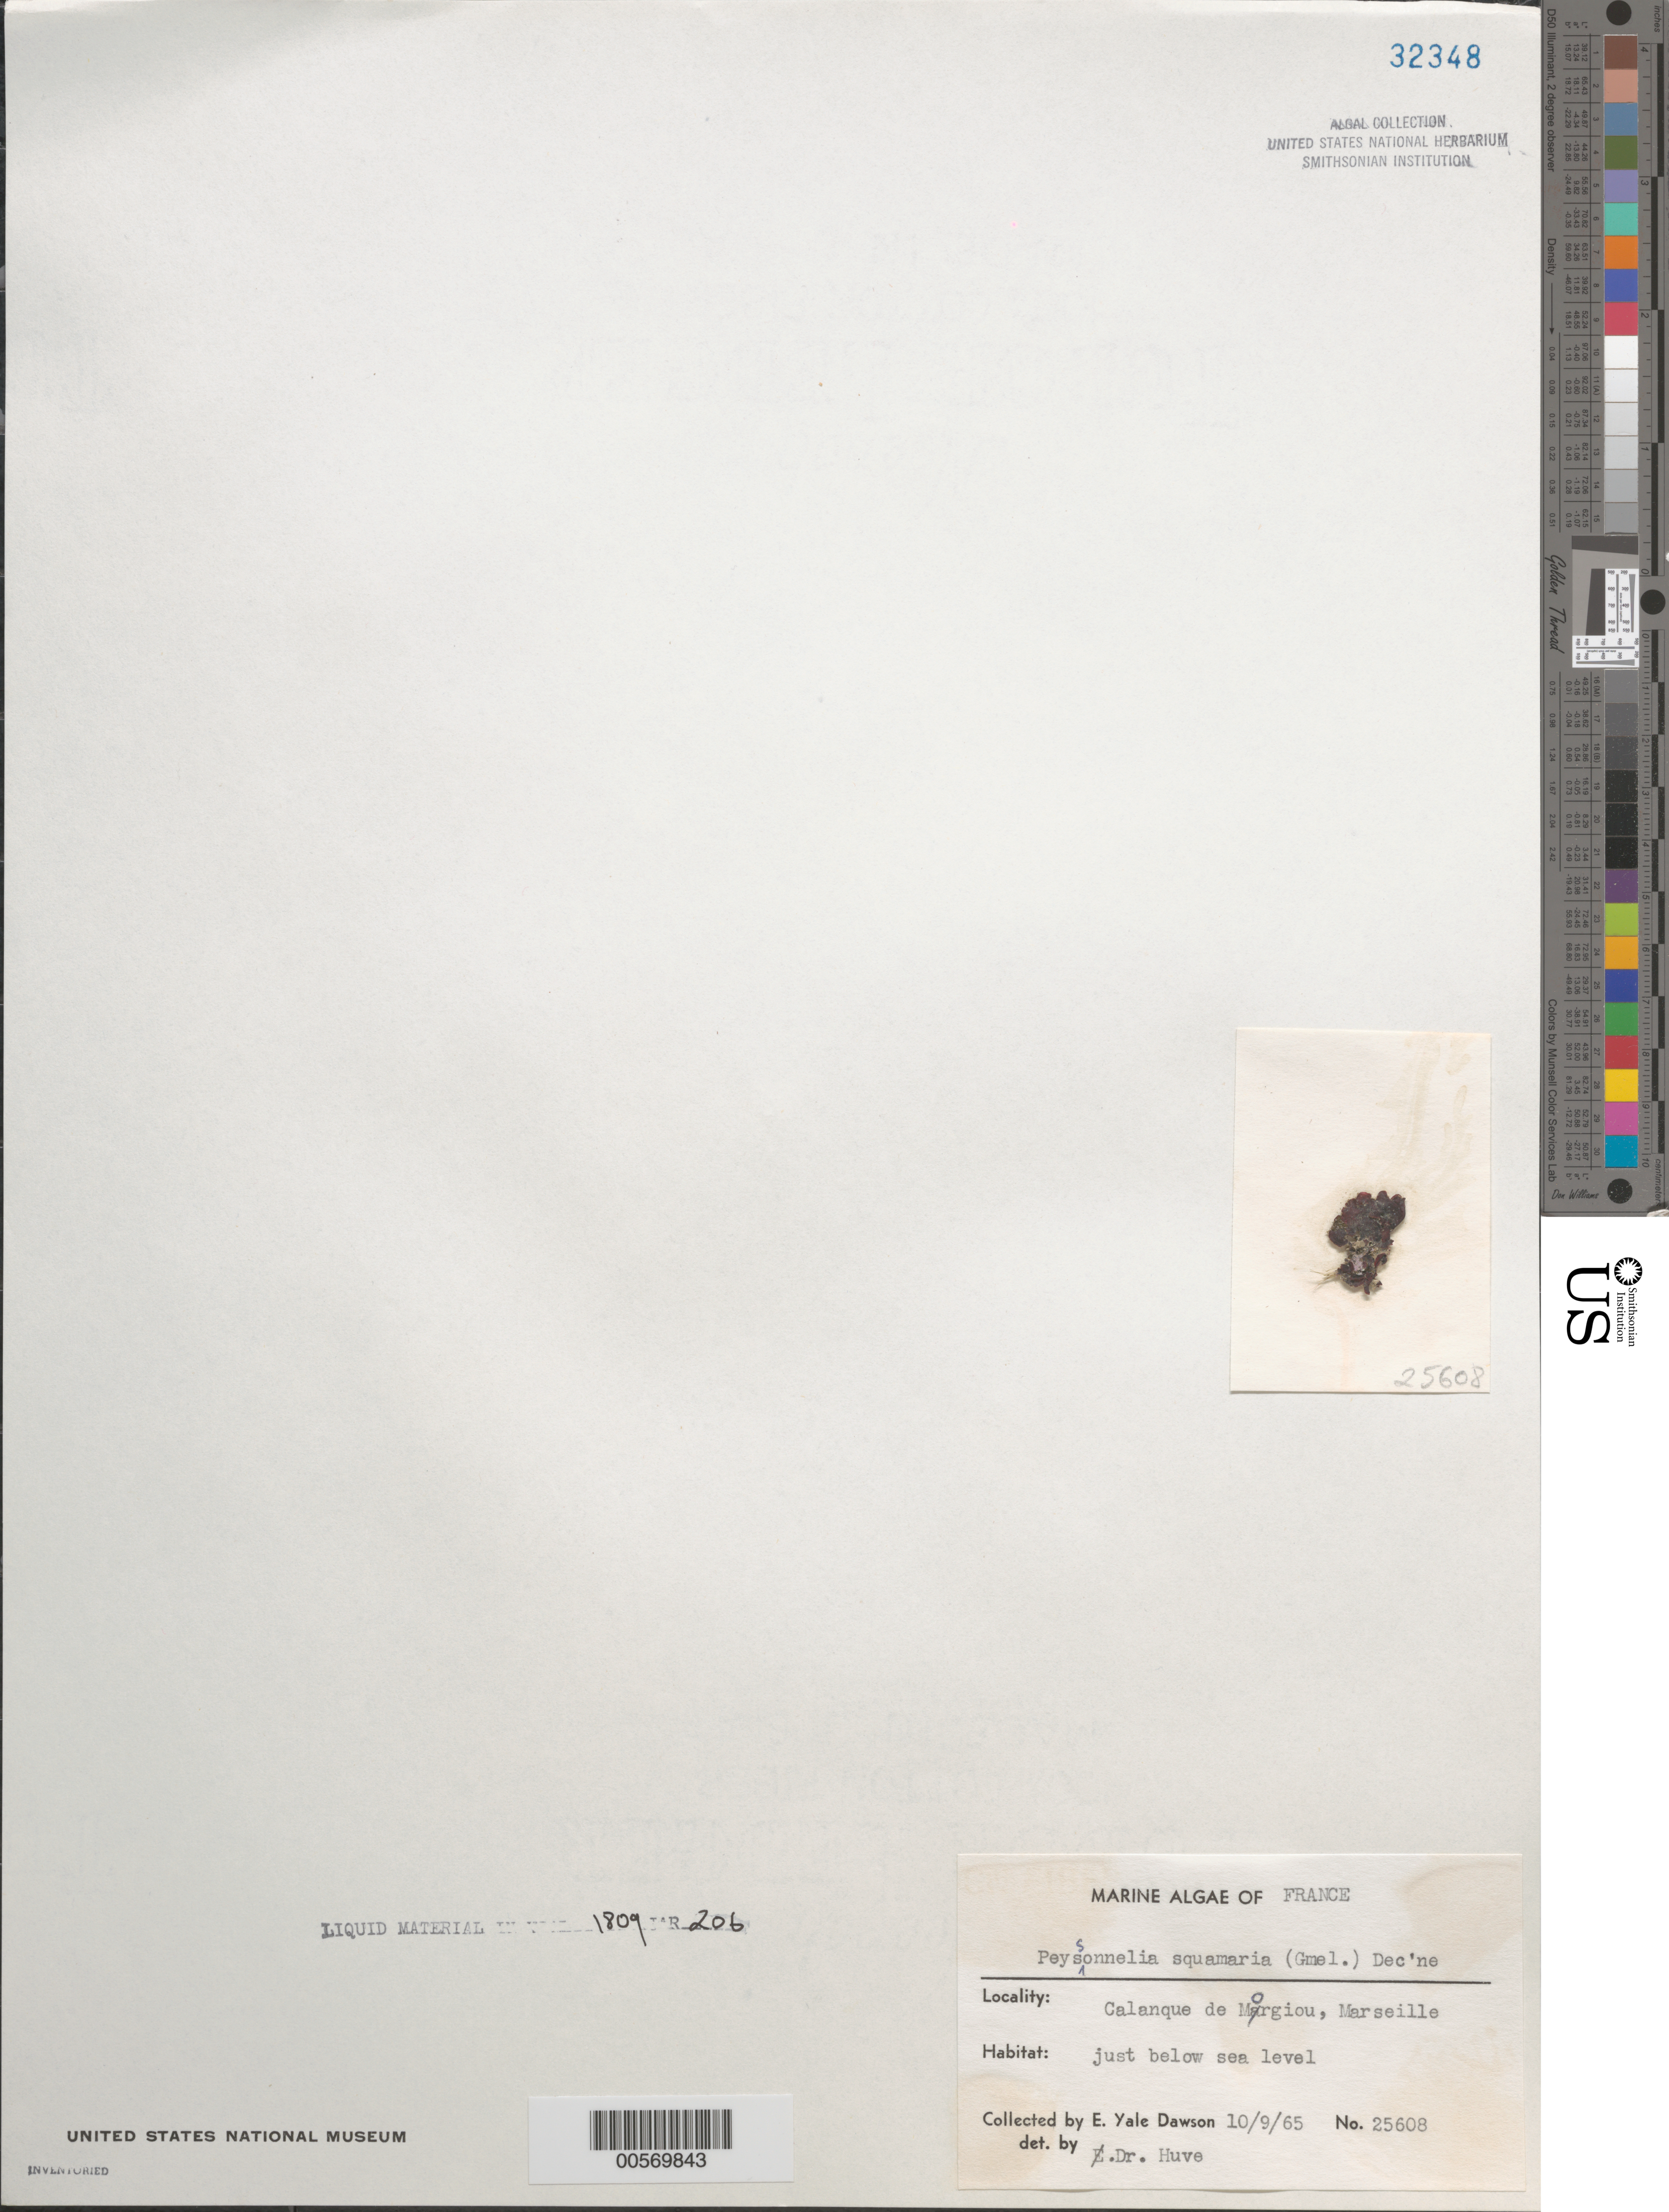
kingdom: Plantae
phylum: Rhodophyta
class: Florideophyceae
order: Peyssonneliales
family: Peyssonneliaceae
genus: Peyssonnelia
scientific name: Peyssonnelia squamaria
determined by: Huvé, H.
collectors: E. Y. Dawson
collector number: EYD 25608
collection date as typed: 10 Sep 1965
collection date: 1965-09-10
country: France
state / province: Provence-Alpes-Côte d'Azur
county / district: Bouches-du-Rhône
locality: Calanque de Morgiou, Marseille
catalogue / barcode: US 32348